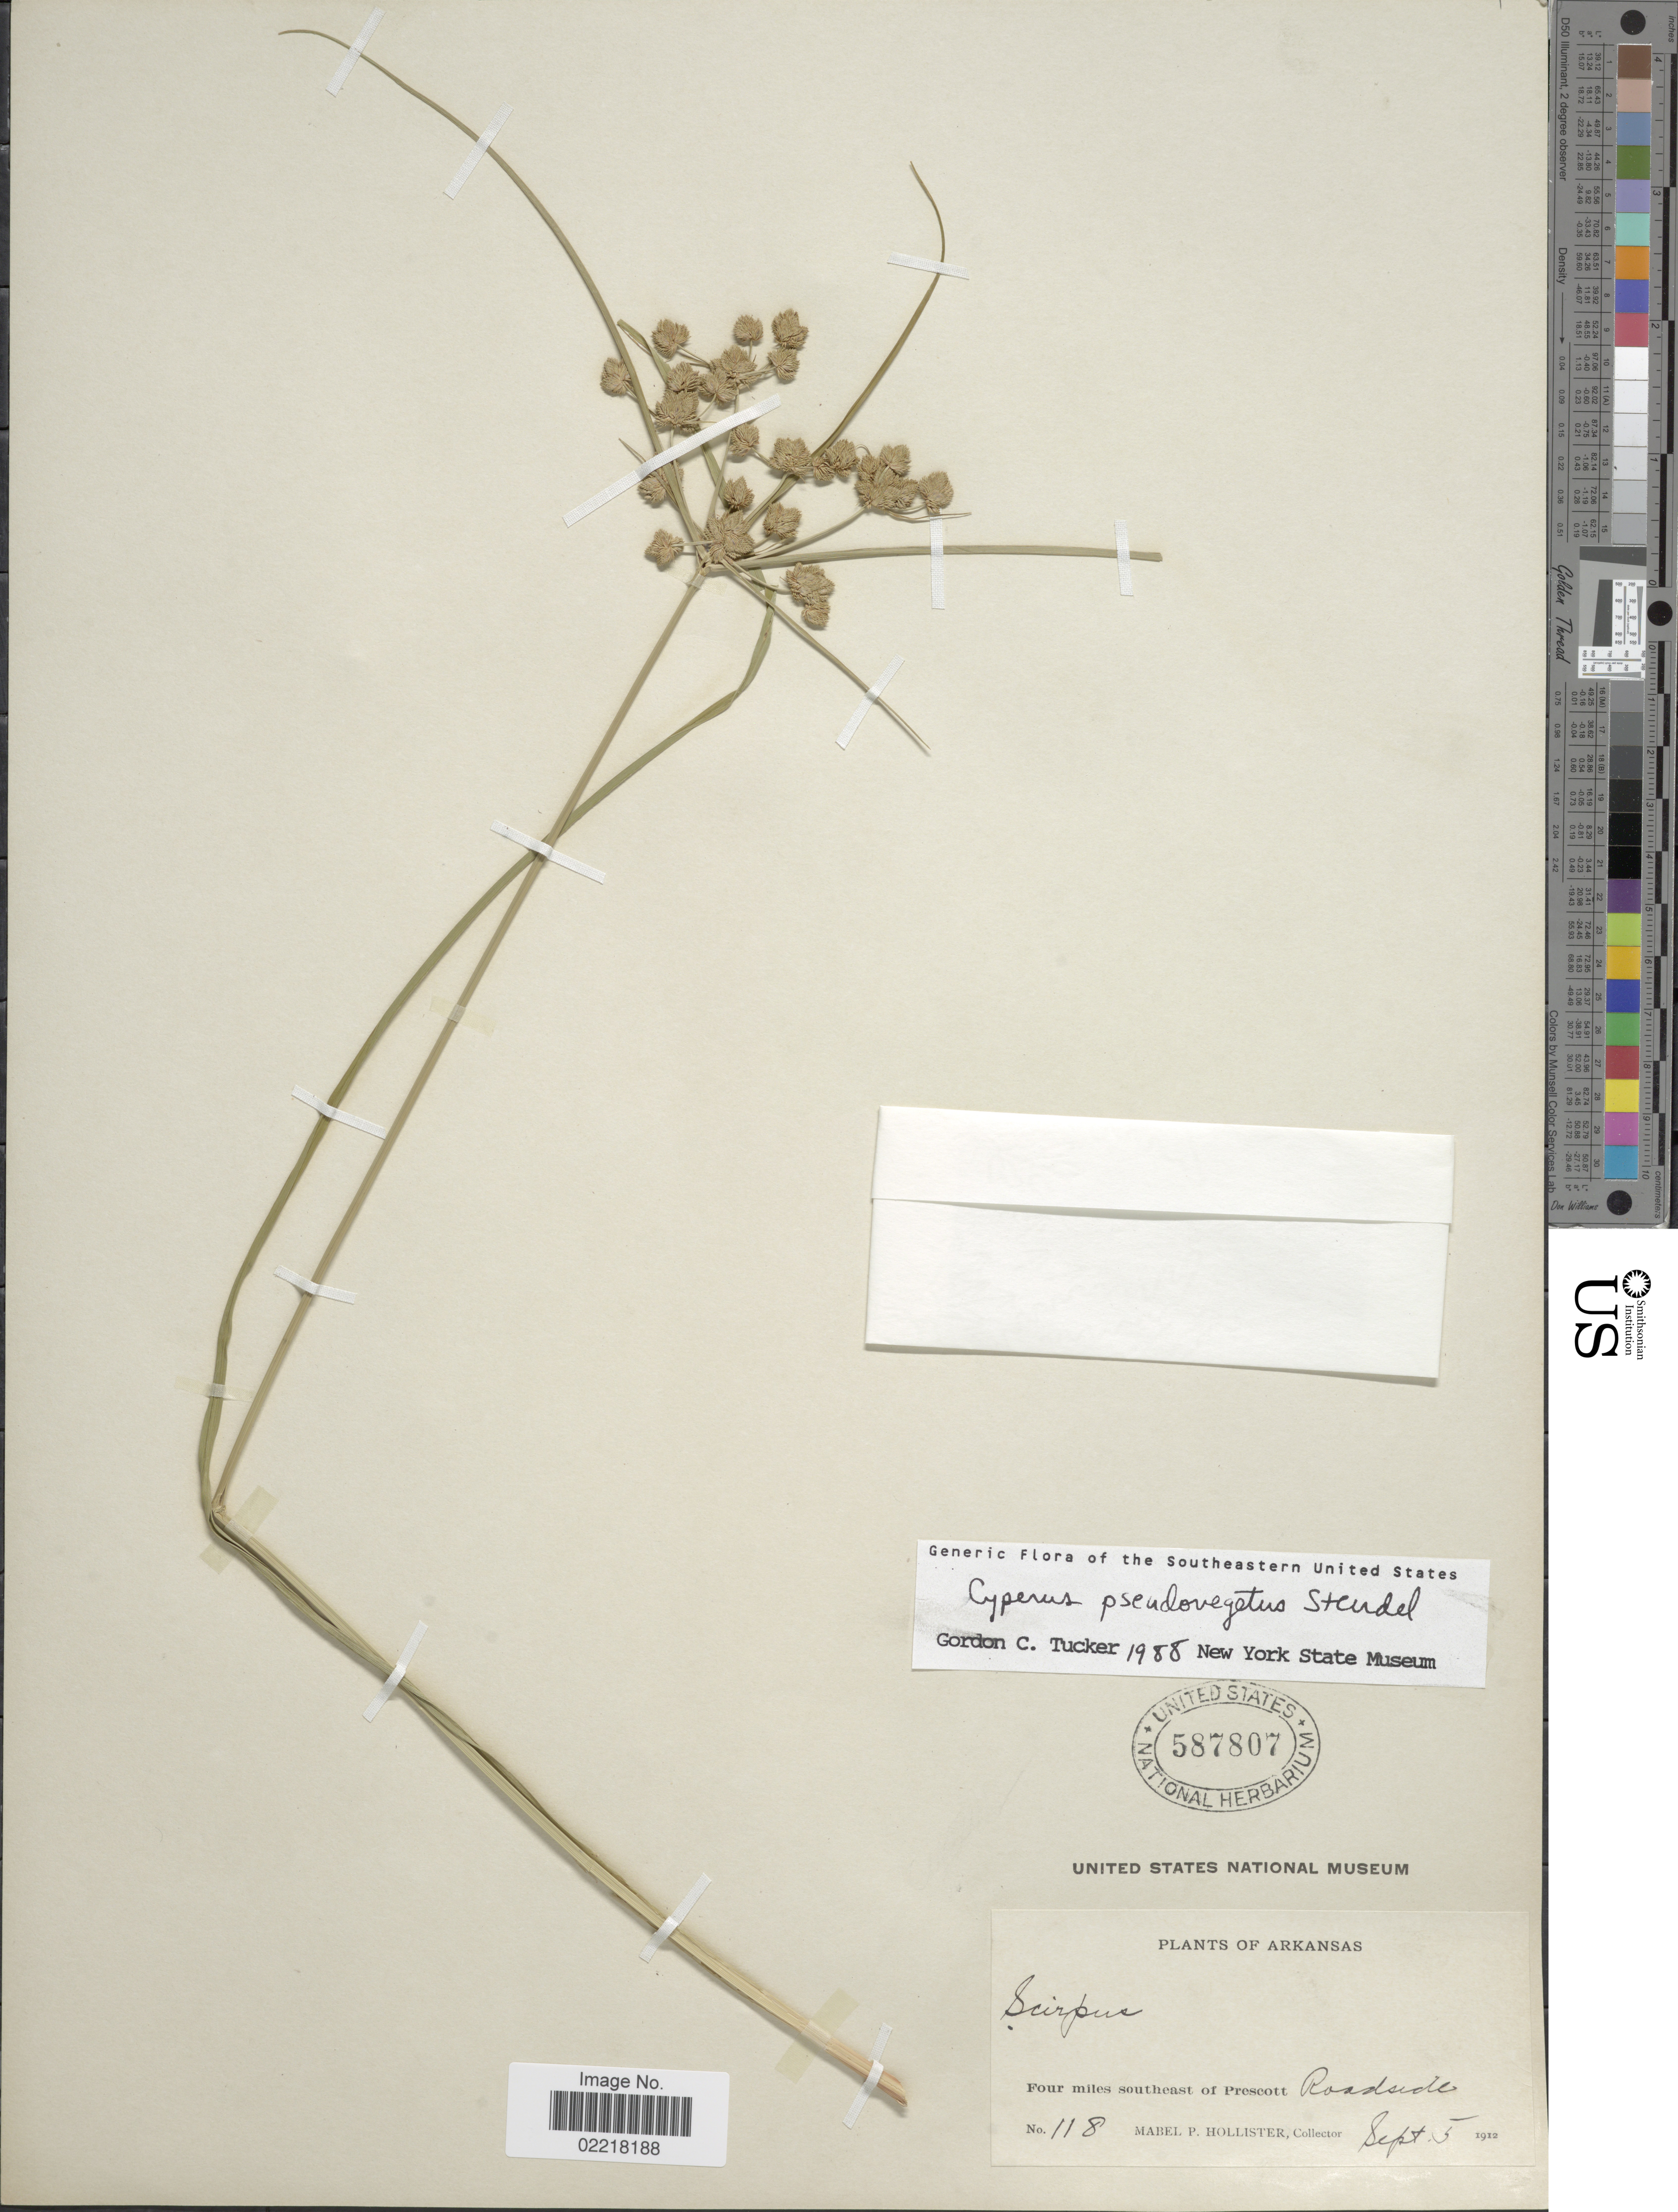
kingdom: Plantae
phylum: Tracheophyta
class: Liliopsida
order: Poales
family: Cyperaceae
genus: Cyperus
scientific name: Cyperus pseudovegetus Steud.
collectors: M. Hollister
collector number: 118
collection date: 1912-09-05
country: United States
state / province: Arkansas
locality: Four miles southeast of Prescott Roadside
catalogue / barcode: US 587807